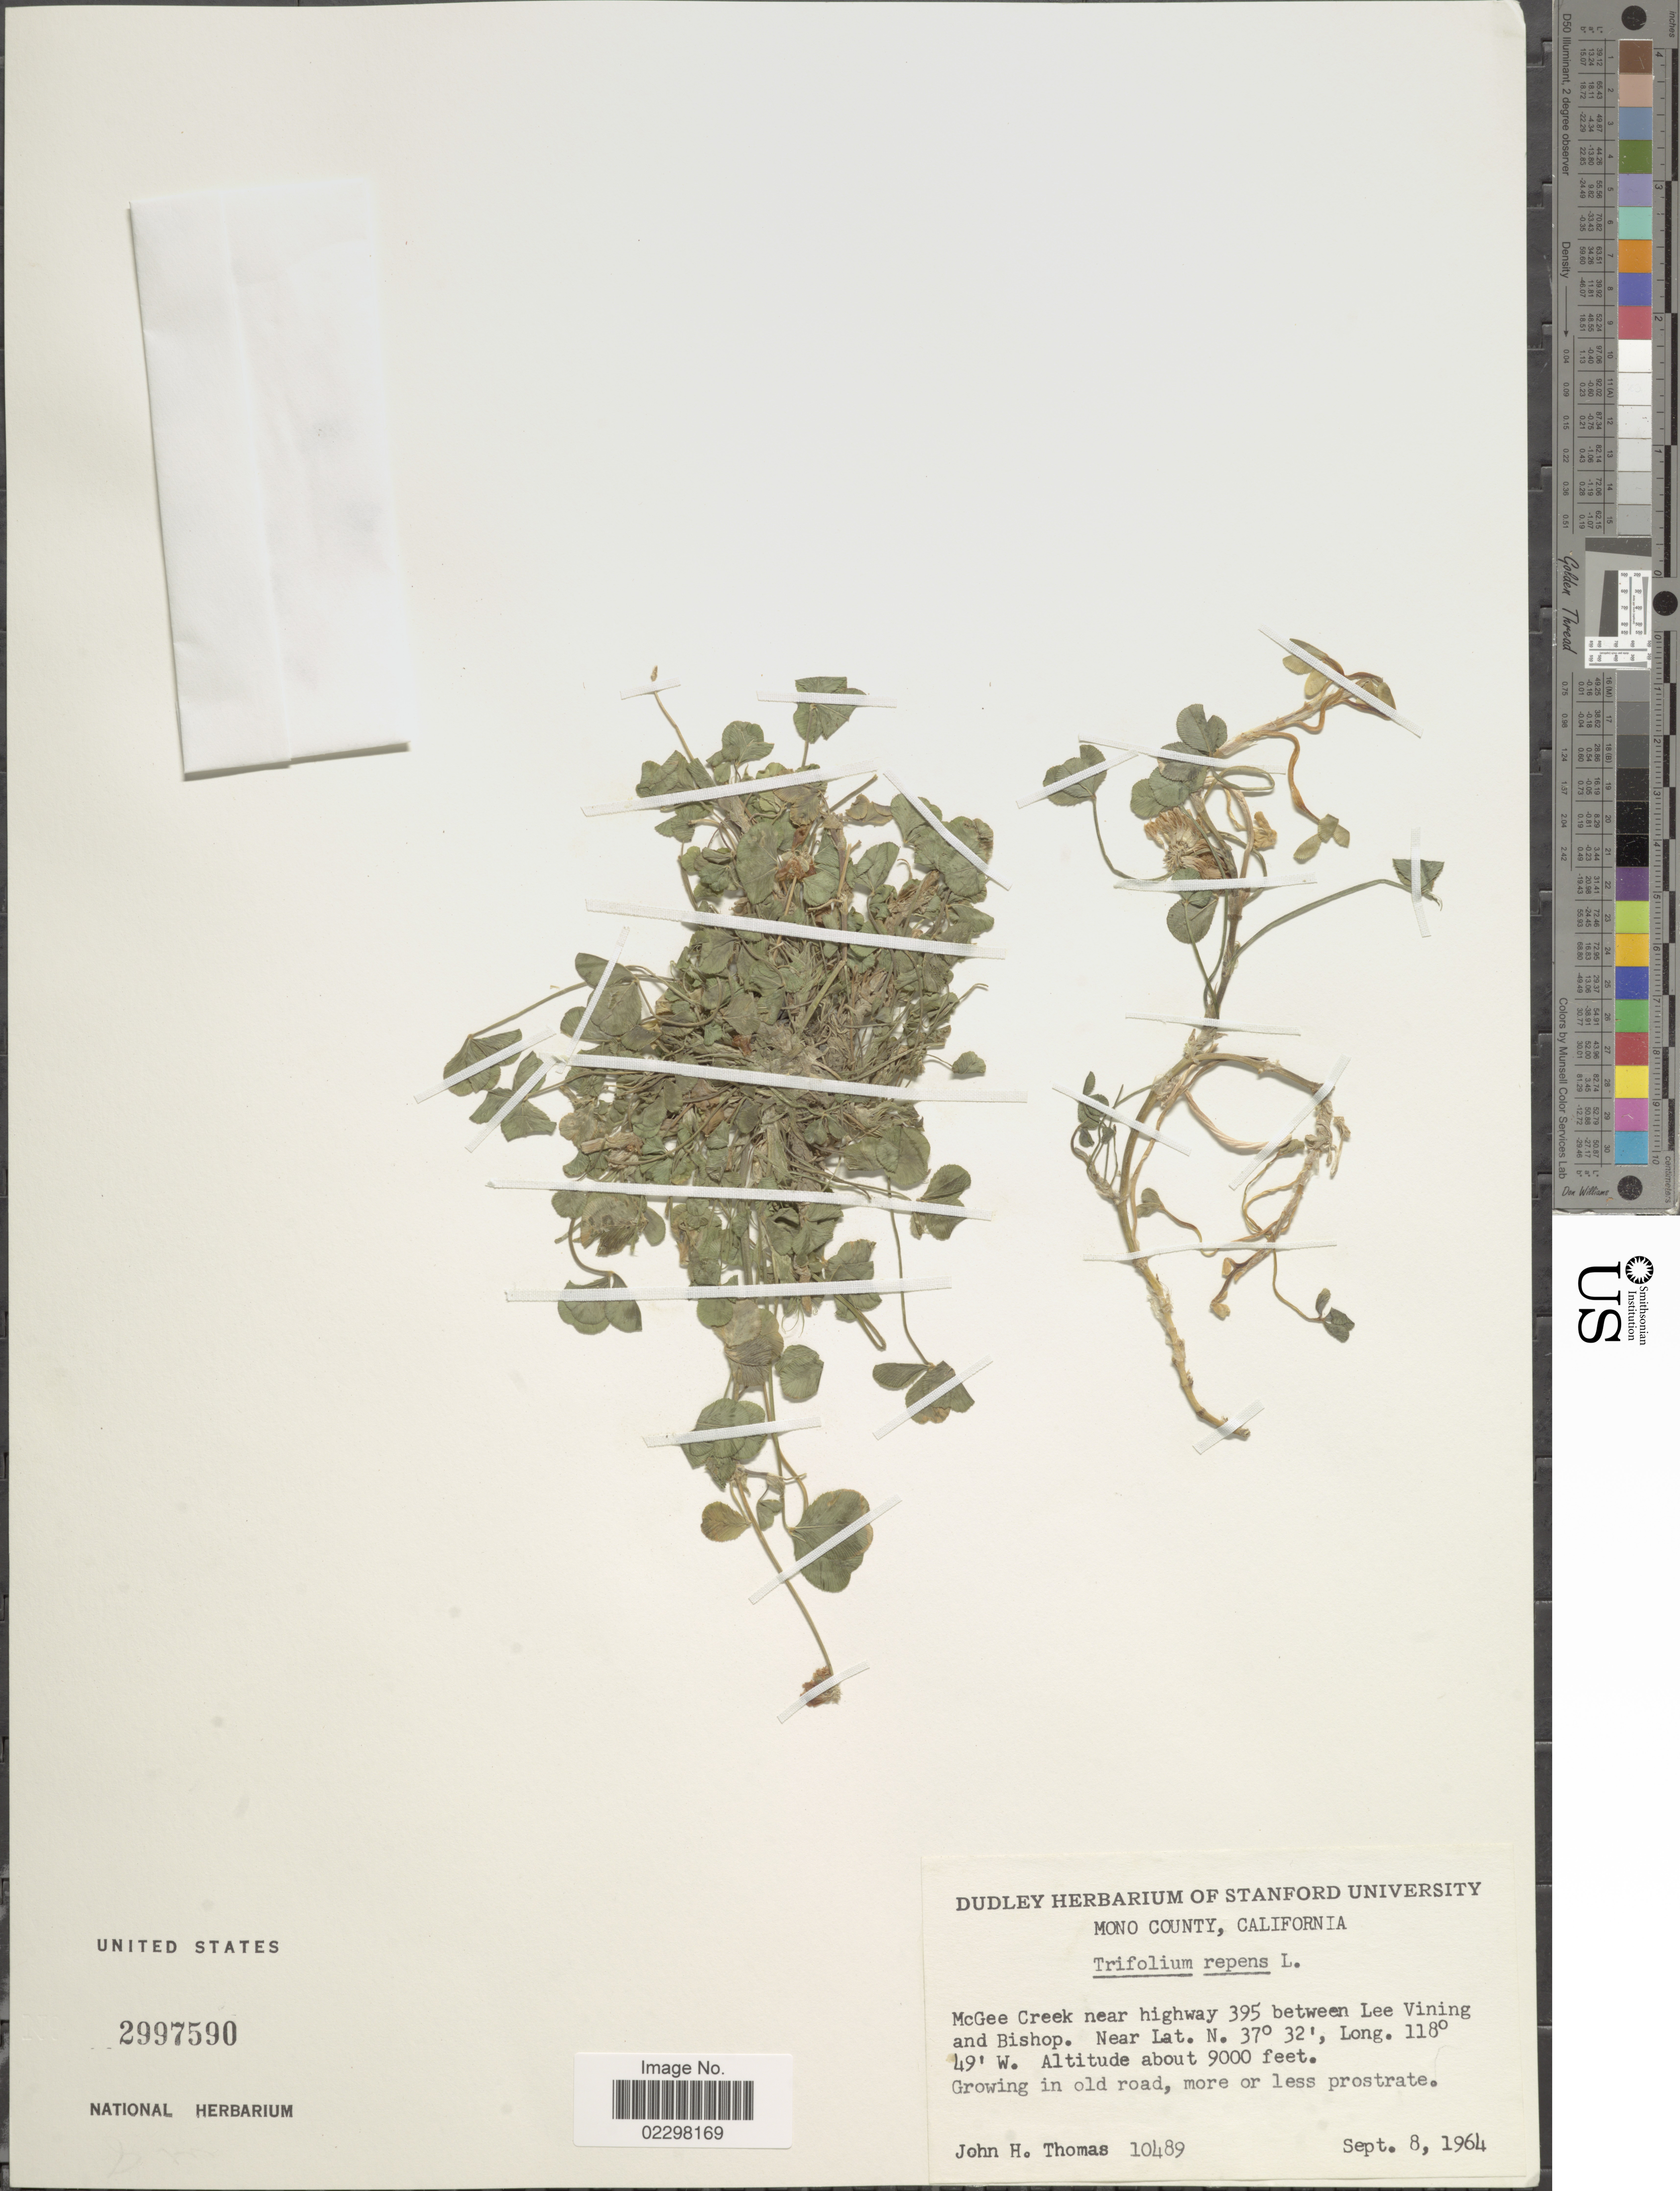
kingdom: Plantae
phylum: Tracheophyta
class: Magnoliopsida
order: Fabales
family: Fabaceae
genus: Trifolium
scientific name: Trifolium repens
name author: L.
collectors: J. H. Thomas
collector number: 10489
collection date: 1964-09-08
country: United States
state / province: California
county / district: Mono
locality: Mono County, McGee Creek near Highway 395 between Lee Vining and Bishop, in old road.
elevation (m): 2743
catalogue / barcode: US 2997590